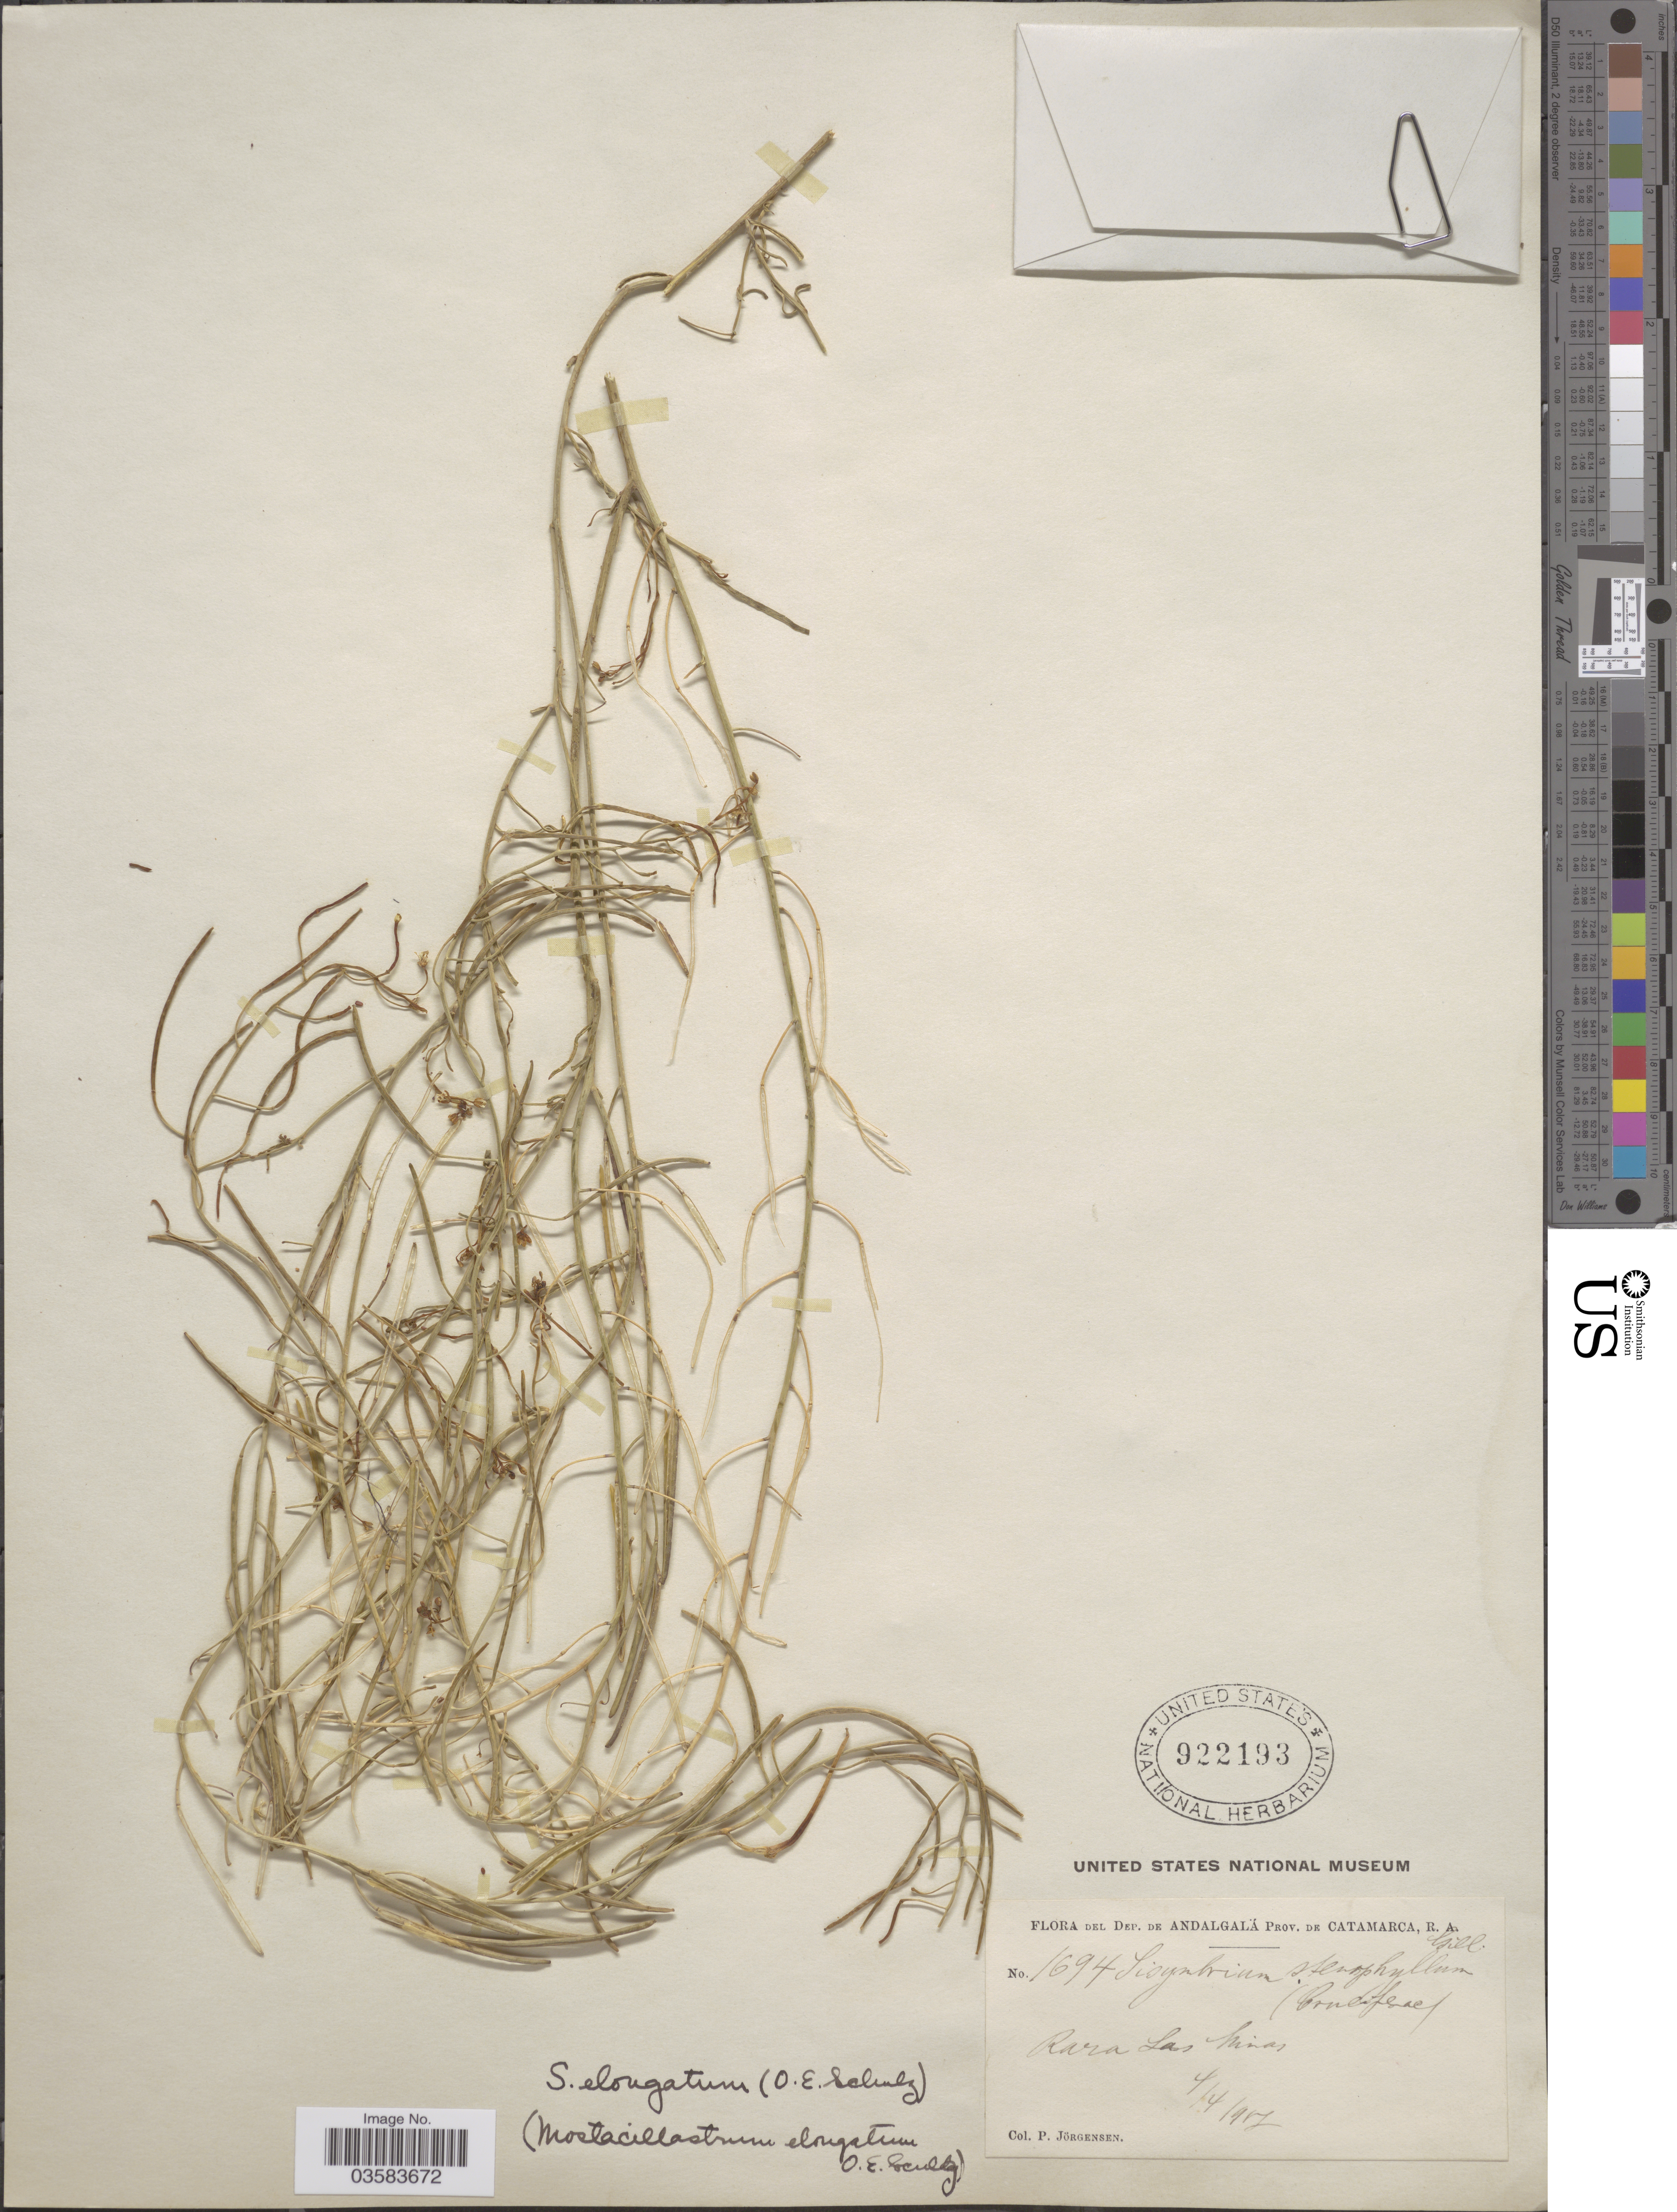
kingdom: Plantae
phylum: Tracheophyta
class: Magnoliopsida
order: Brassicales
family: Brassicaceae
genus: Mostacillastrum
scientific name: Mostacillastrum orbignyanum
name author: (E. Fourn.) Al-Shehbaz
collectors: P. Jörgensen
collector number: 1694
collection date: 1907-04-04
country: Argentina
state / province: Catamarca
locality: Dep. de Andalgalá. Rara Las Minas.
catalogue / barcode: US 922193